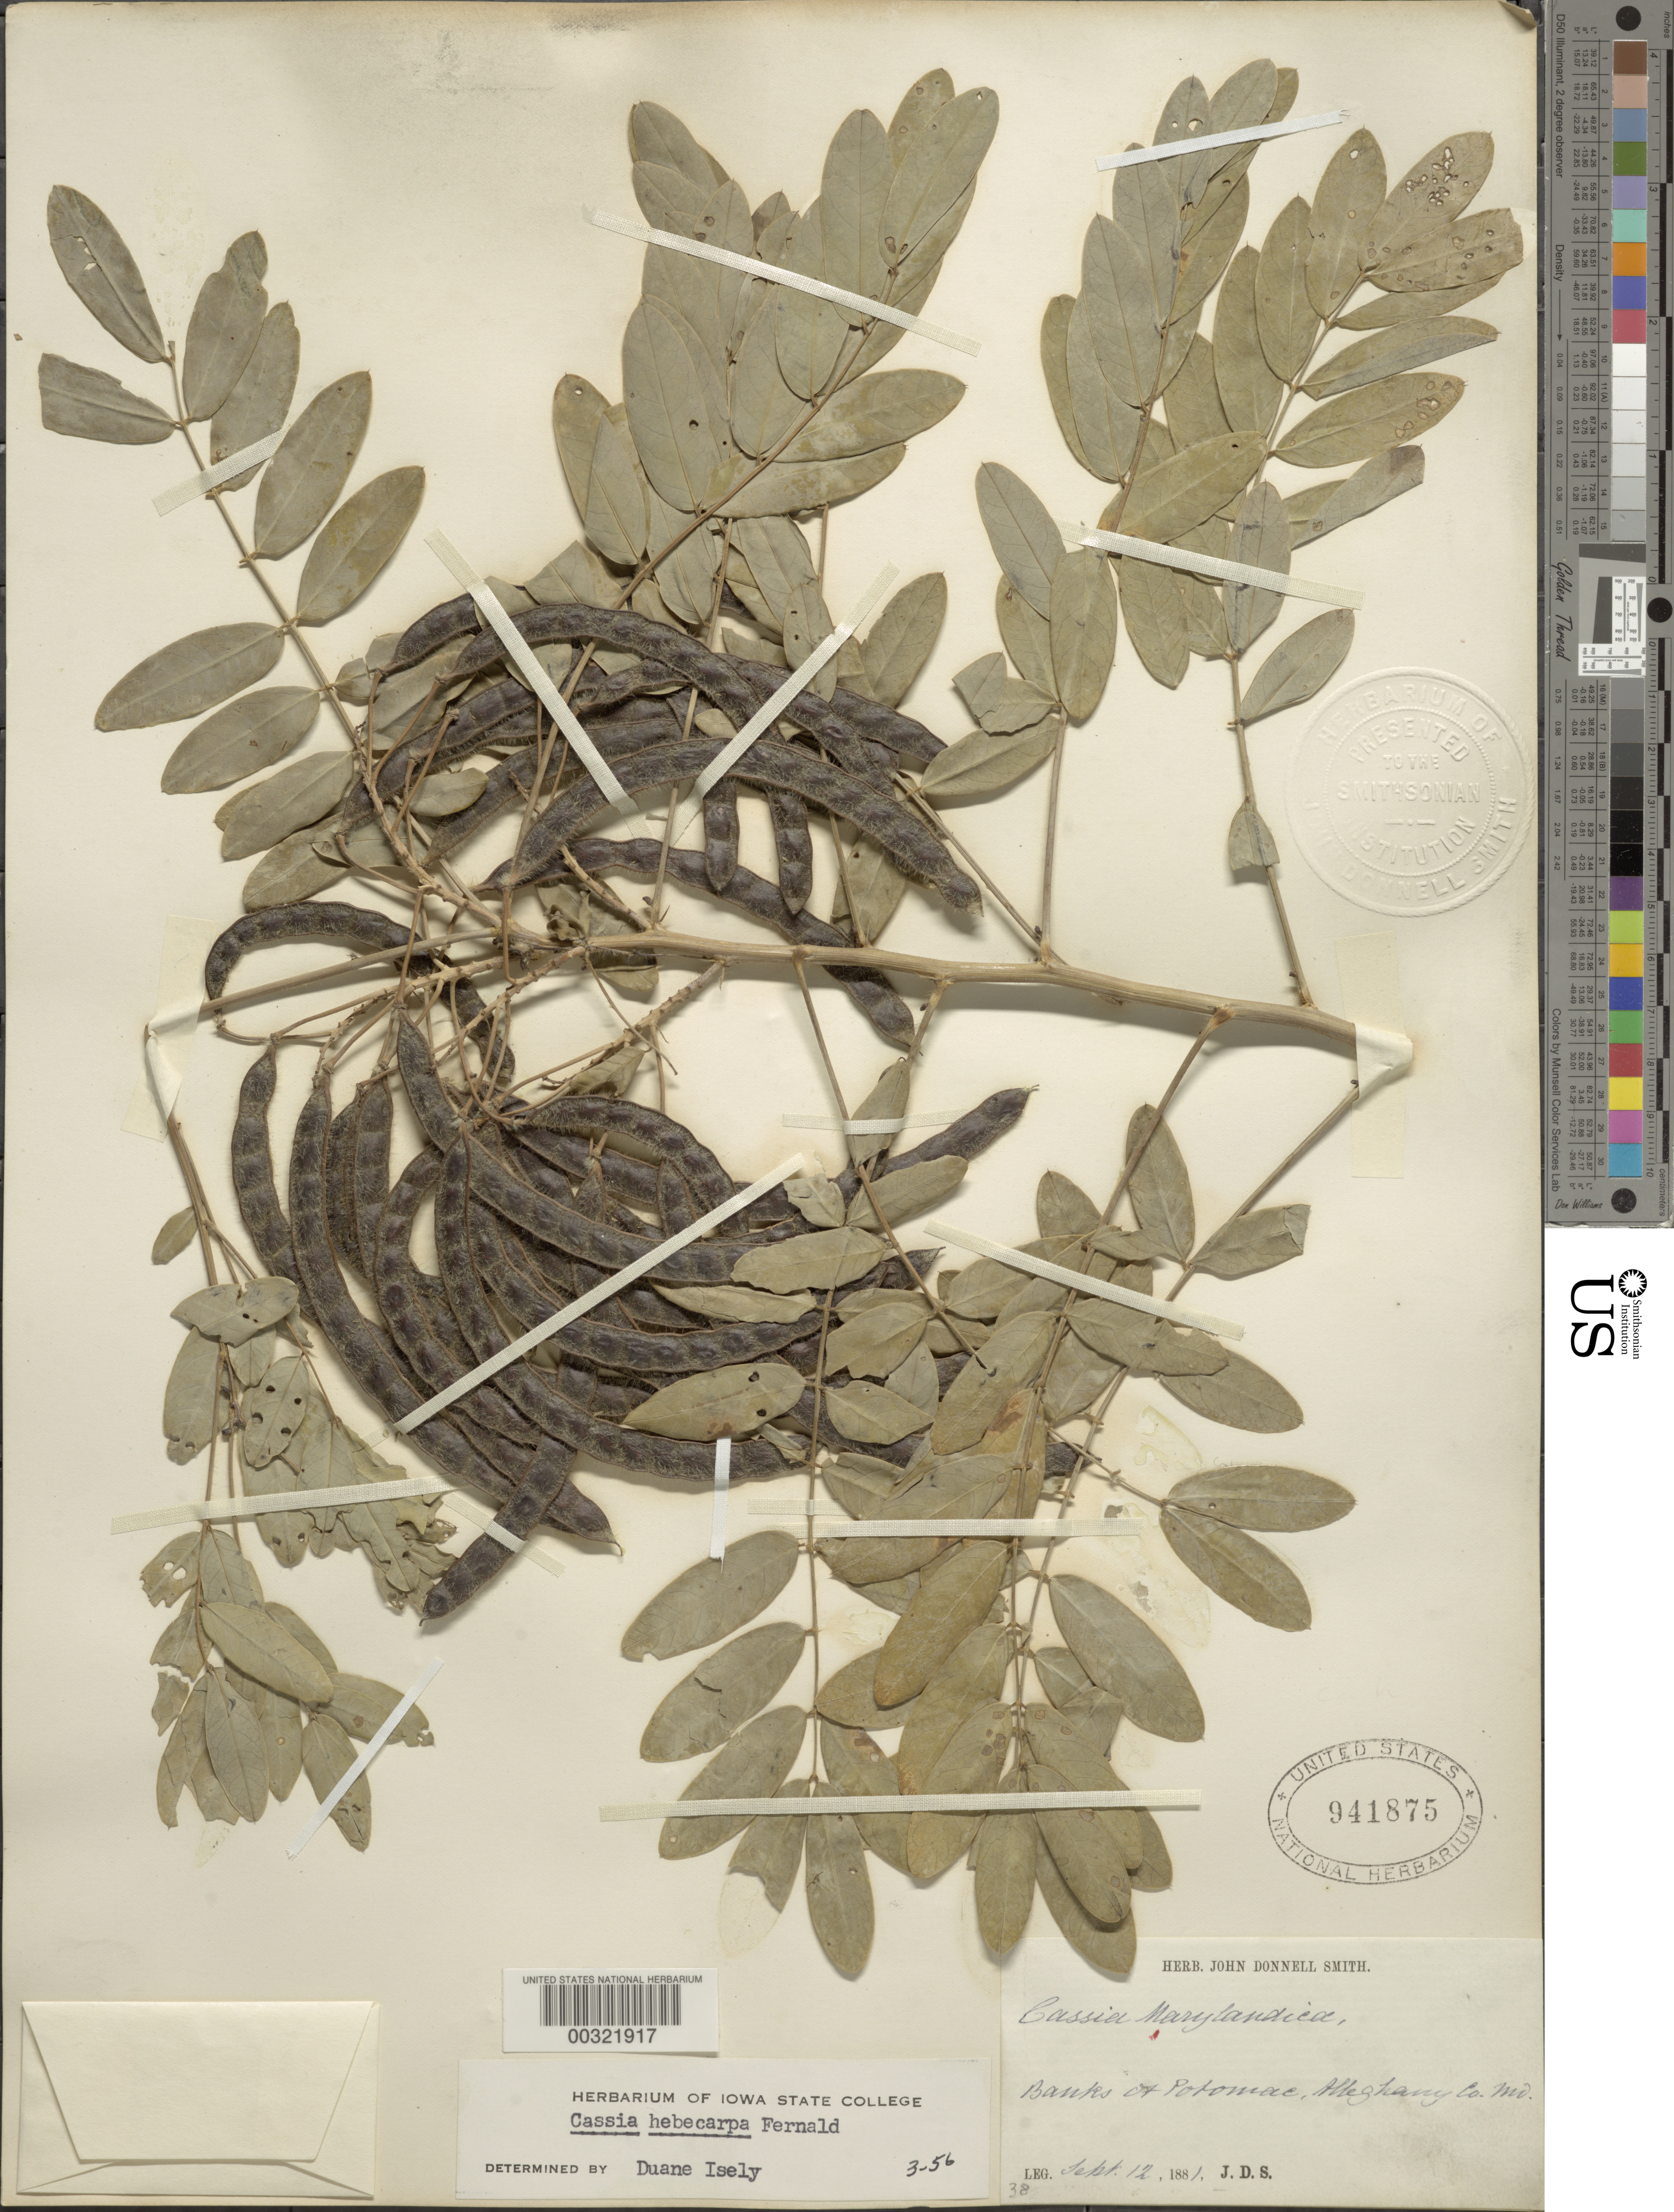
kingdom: Plantae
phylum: Tracheophyta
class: Magnoliopsida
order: Fabales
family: Fabaceae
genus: Senna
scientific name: Senna hebecarpa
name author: (Fernald) H.S. Irwin & Barneby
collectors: J. Donnell Smith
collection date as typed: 12 Sep 1881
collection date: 1881-09-12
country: United States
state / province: Maryland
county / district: Allegany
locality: Banks of the Potomac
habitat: River bank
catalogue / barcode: US 941875